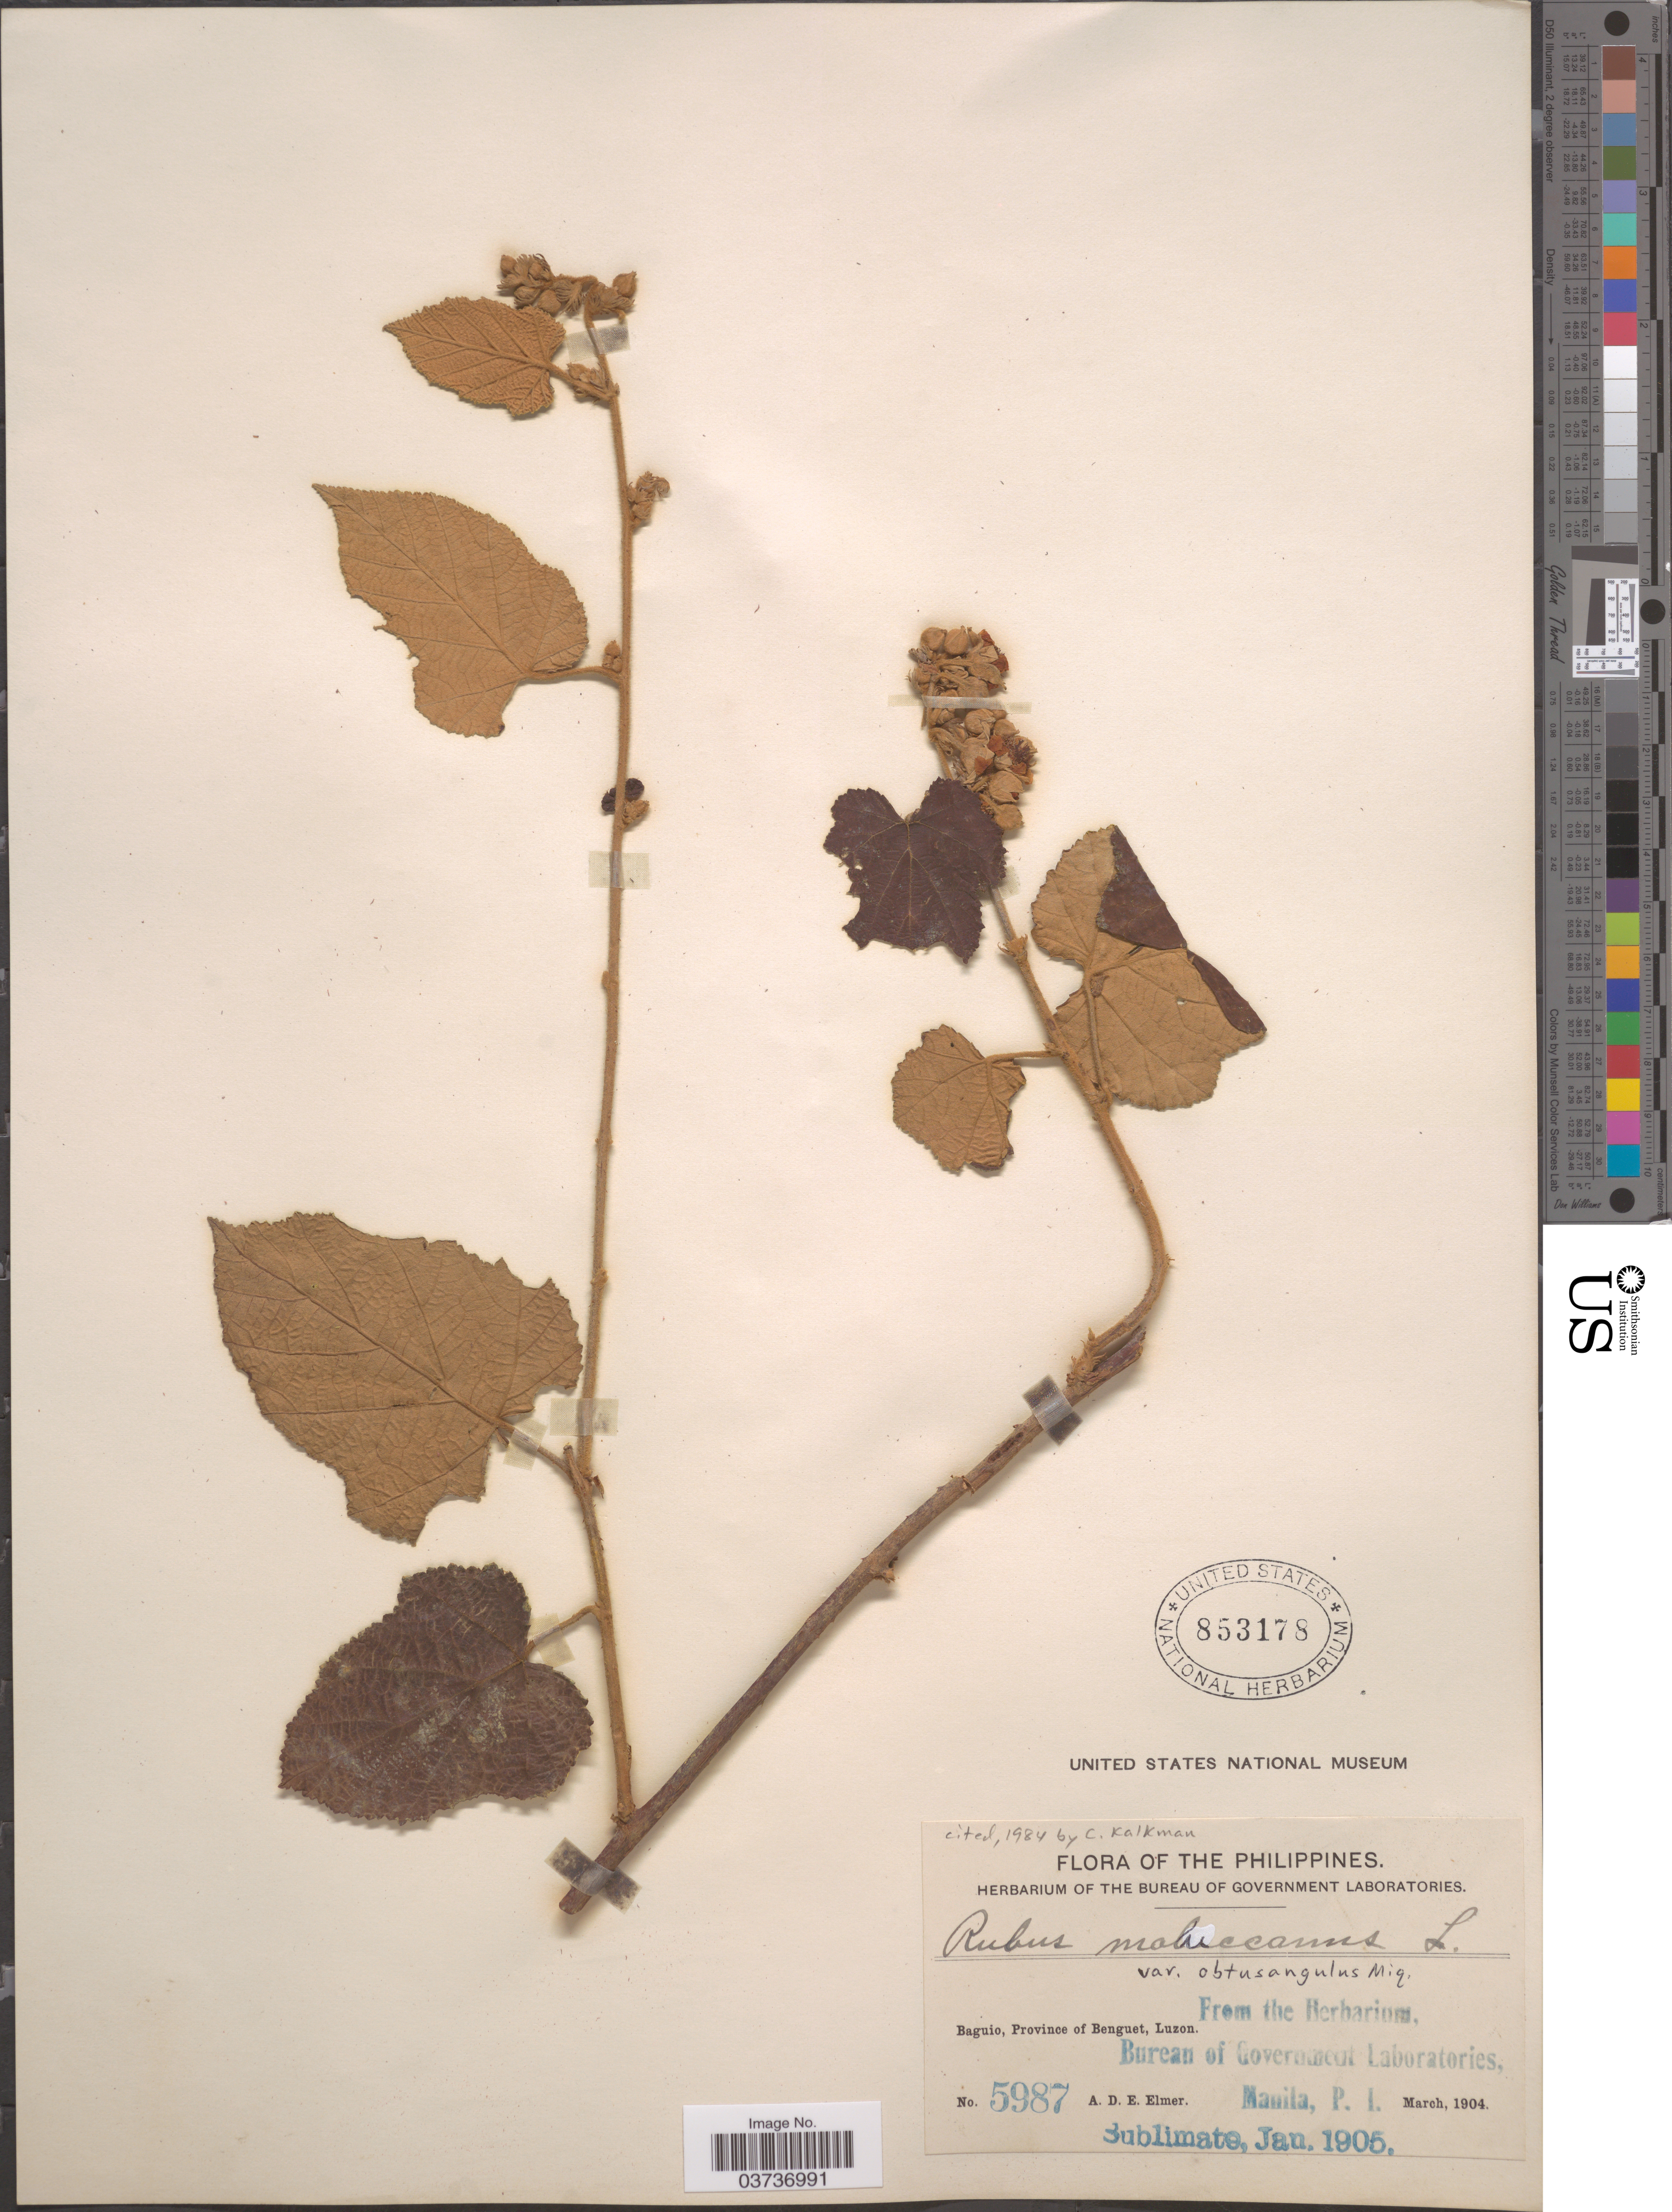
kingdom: Plantae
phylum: Tracheophyta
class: Magnoliopsida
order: Rosales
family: Rosaceae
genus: Rubus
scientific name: Rubus moluccanus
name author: L.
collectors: A. D. E. Elmer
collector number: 5987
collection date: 1904-03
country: Philippines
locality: Baguio, Province of Benguet, Luzon.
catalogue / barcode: US 853178